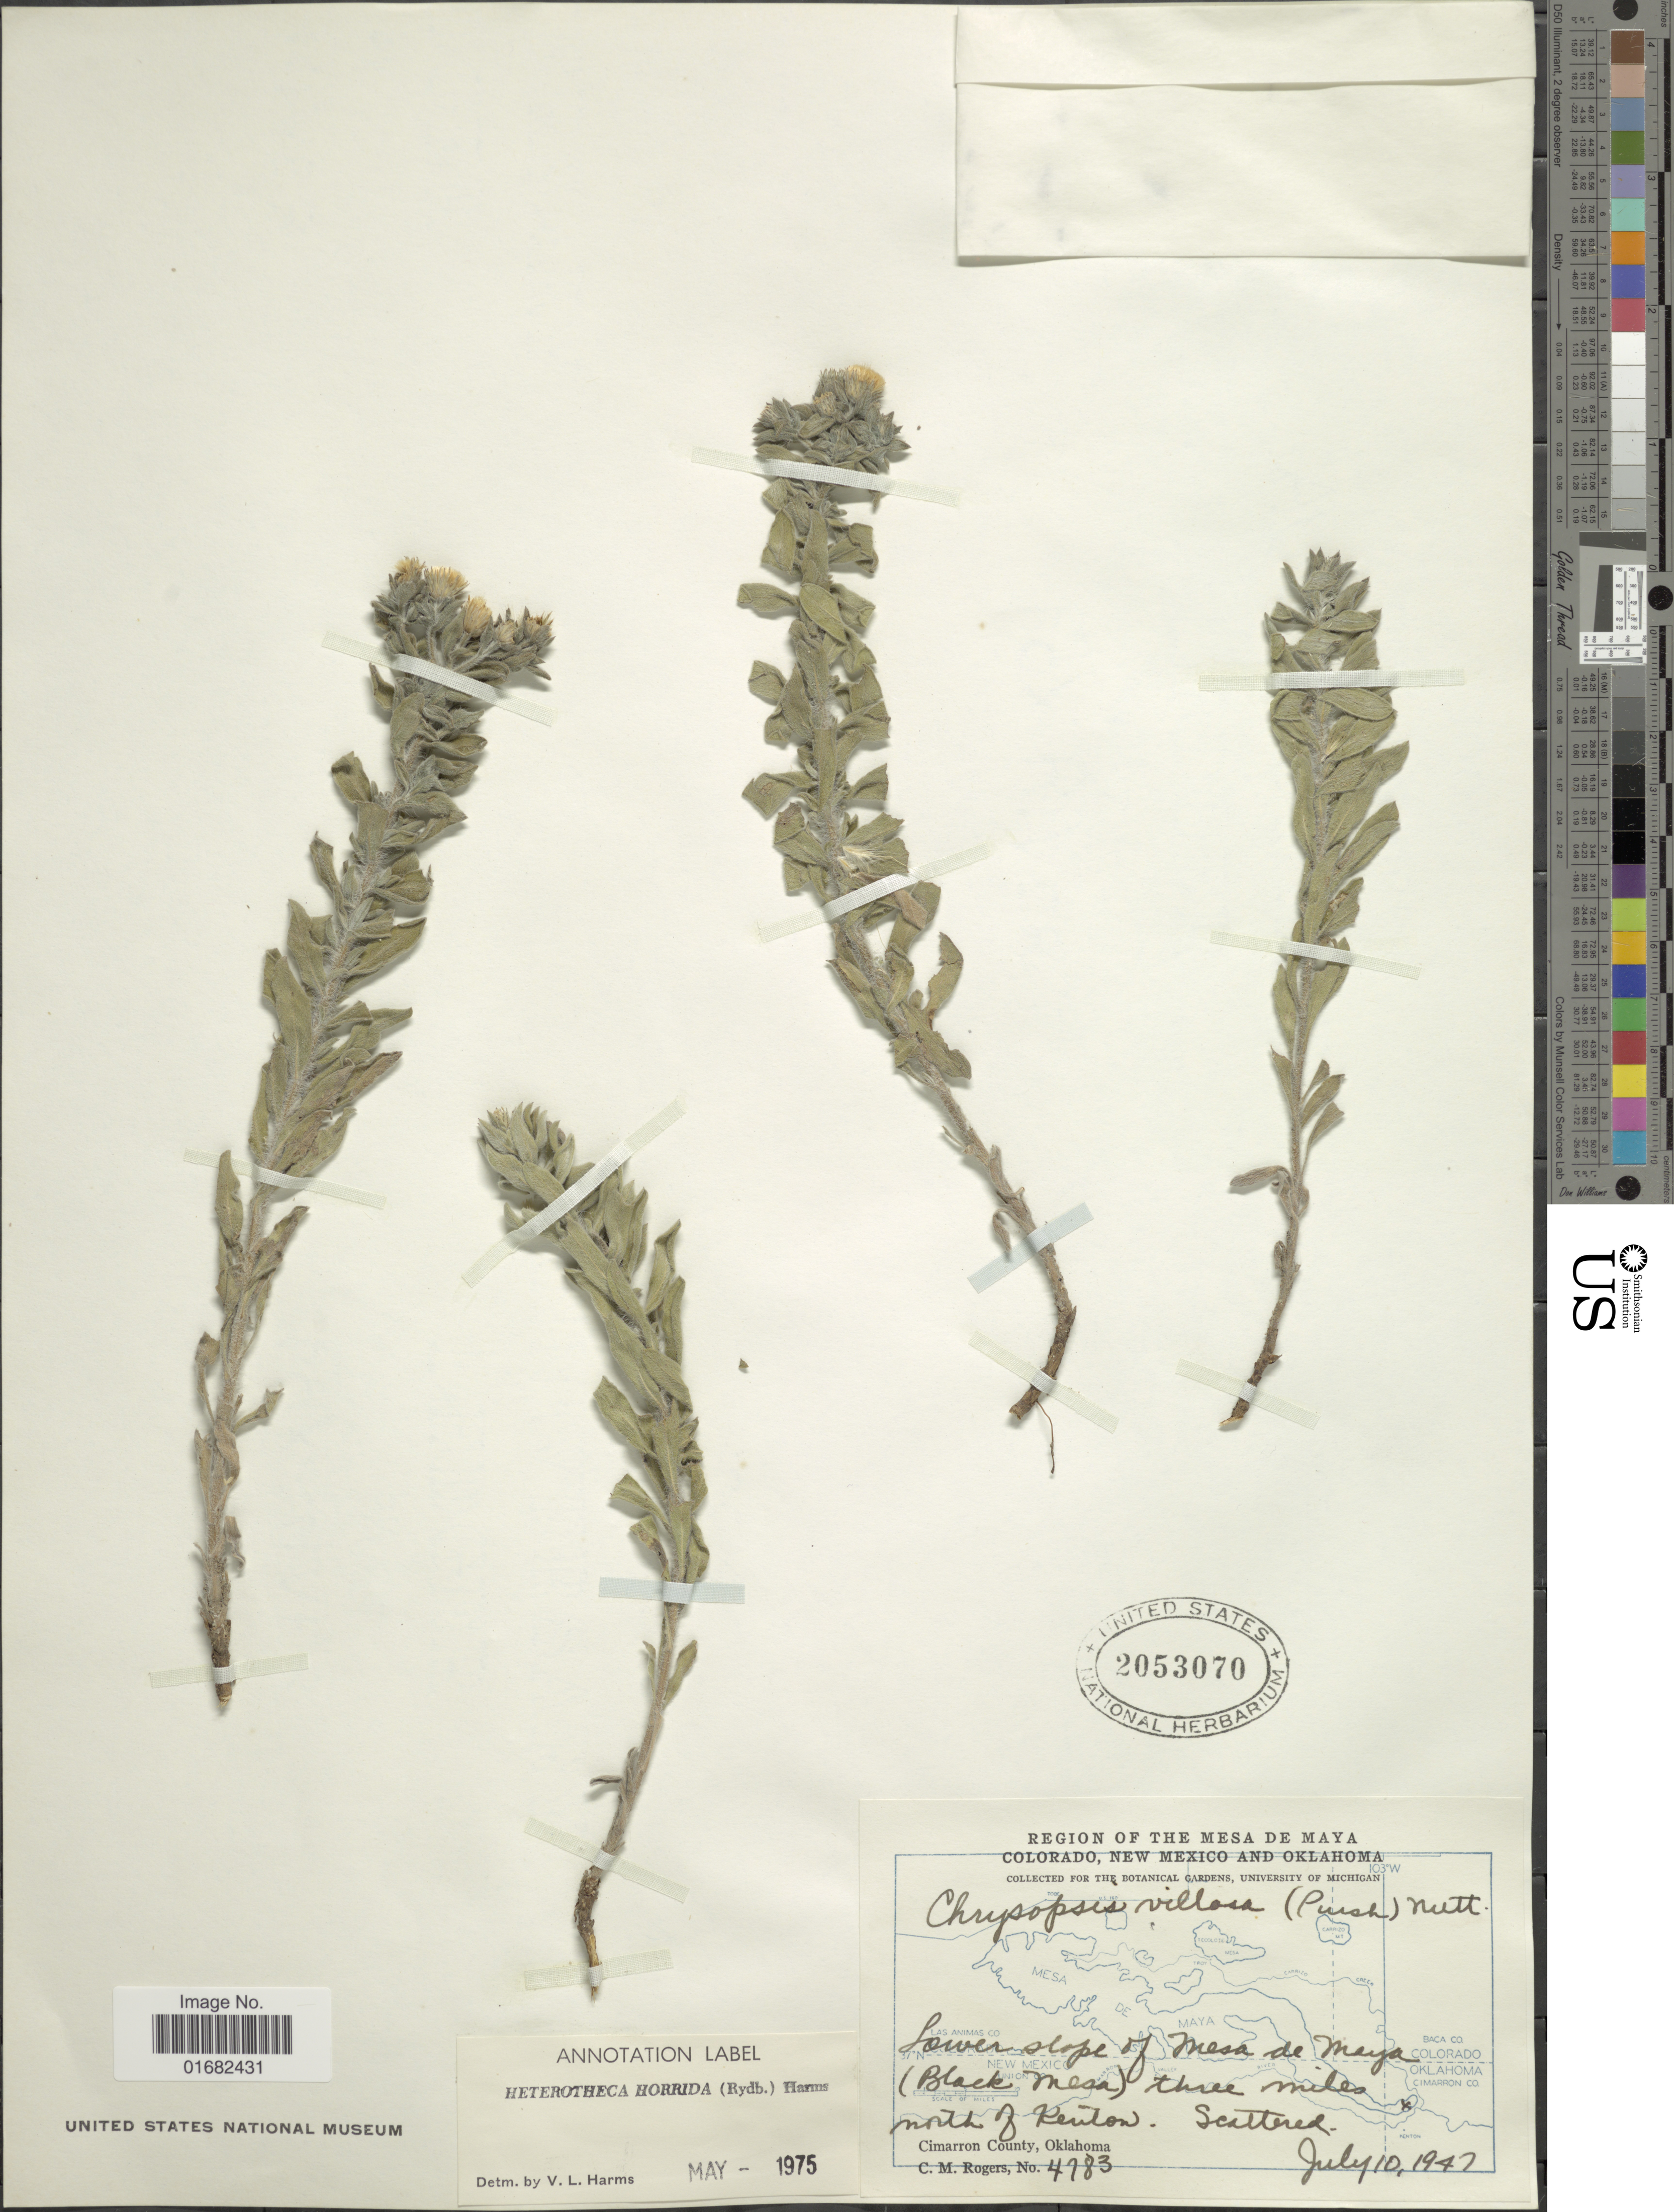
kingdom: Plantae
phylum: Tracheophyta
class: Magnoliopsida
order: Asterales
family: Asteraceae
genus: Heterotheca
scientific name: Heterotheca horrida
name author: (Rydb.) V.L. Harms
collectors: C. M. Rogers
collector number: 4783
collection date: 1947-07-10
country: United States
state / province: Oklahoma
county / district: Cimarron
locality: Lower slope of Mesa de Maya (Black Mesa). Three miles north of Kenton, Cimarron County.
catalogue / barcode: US 2053070